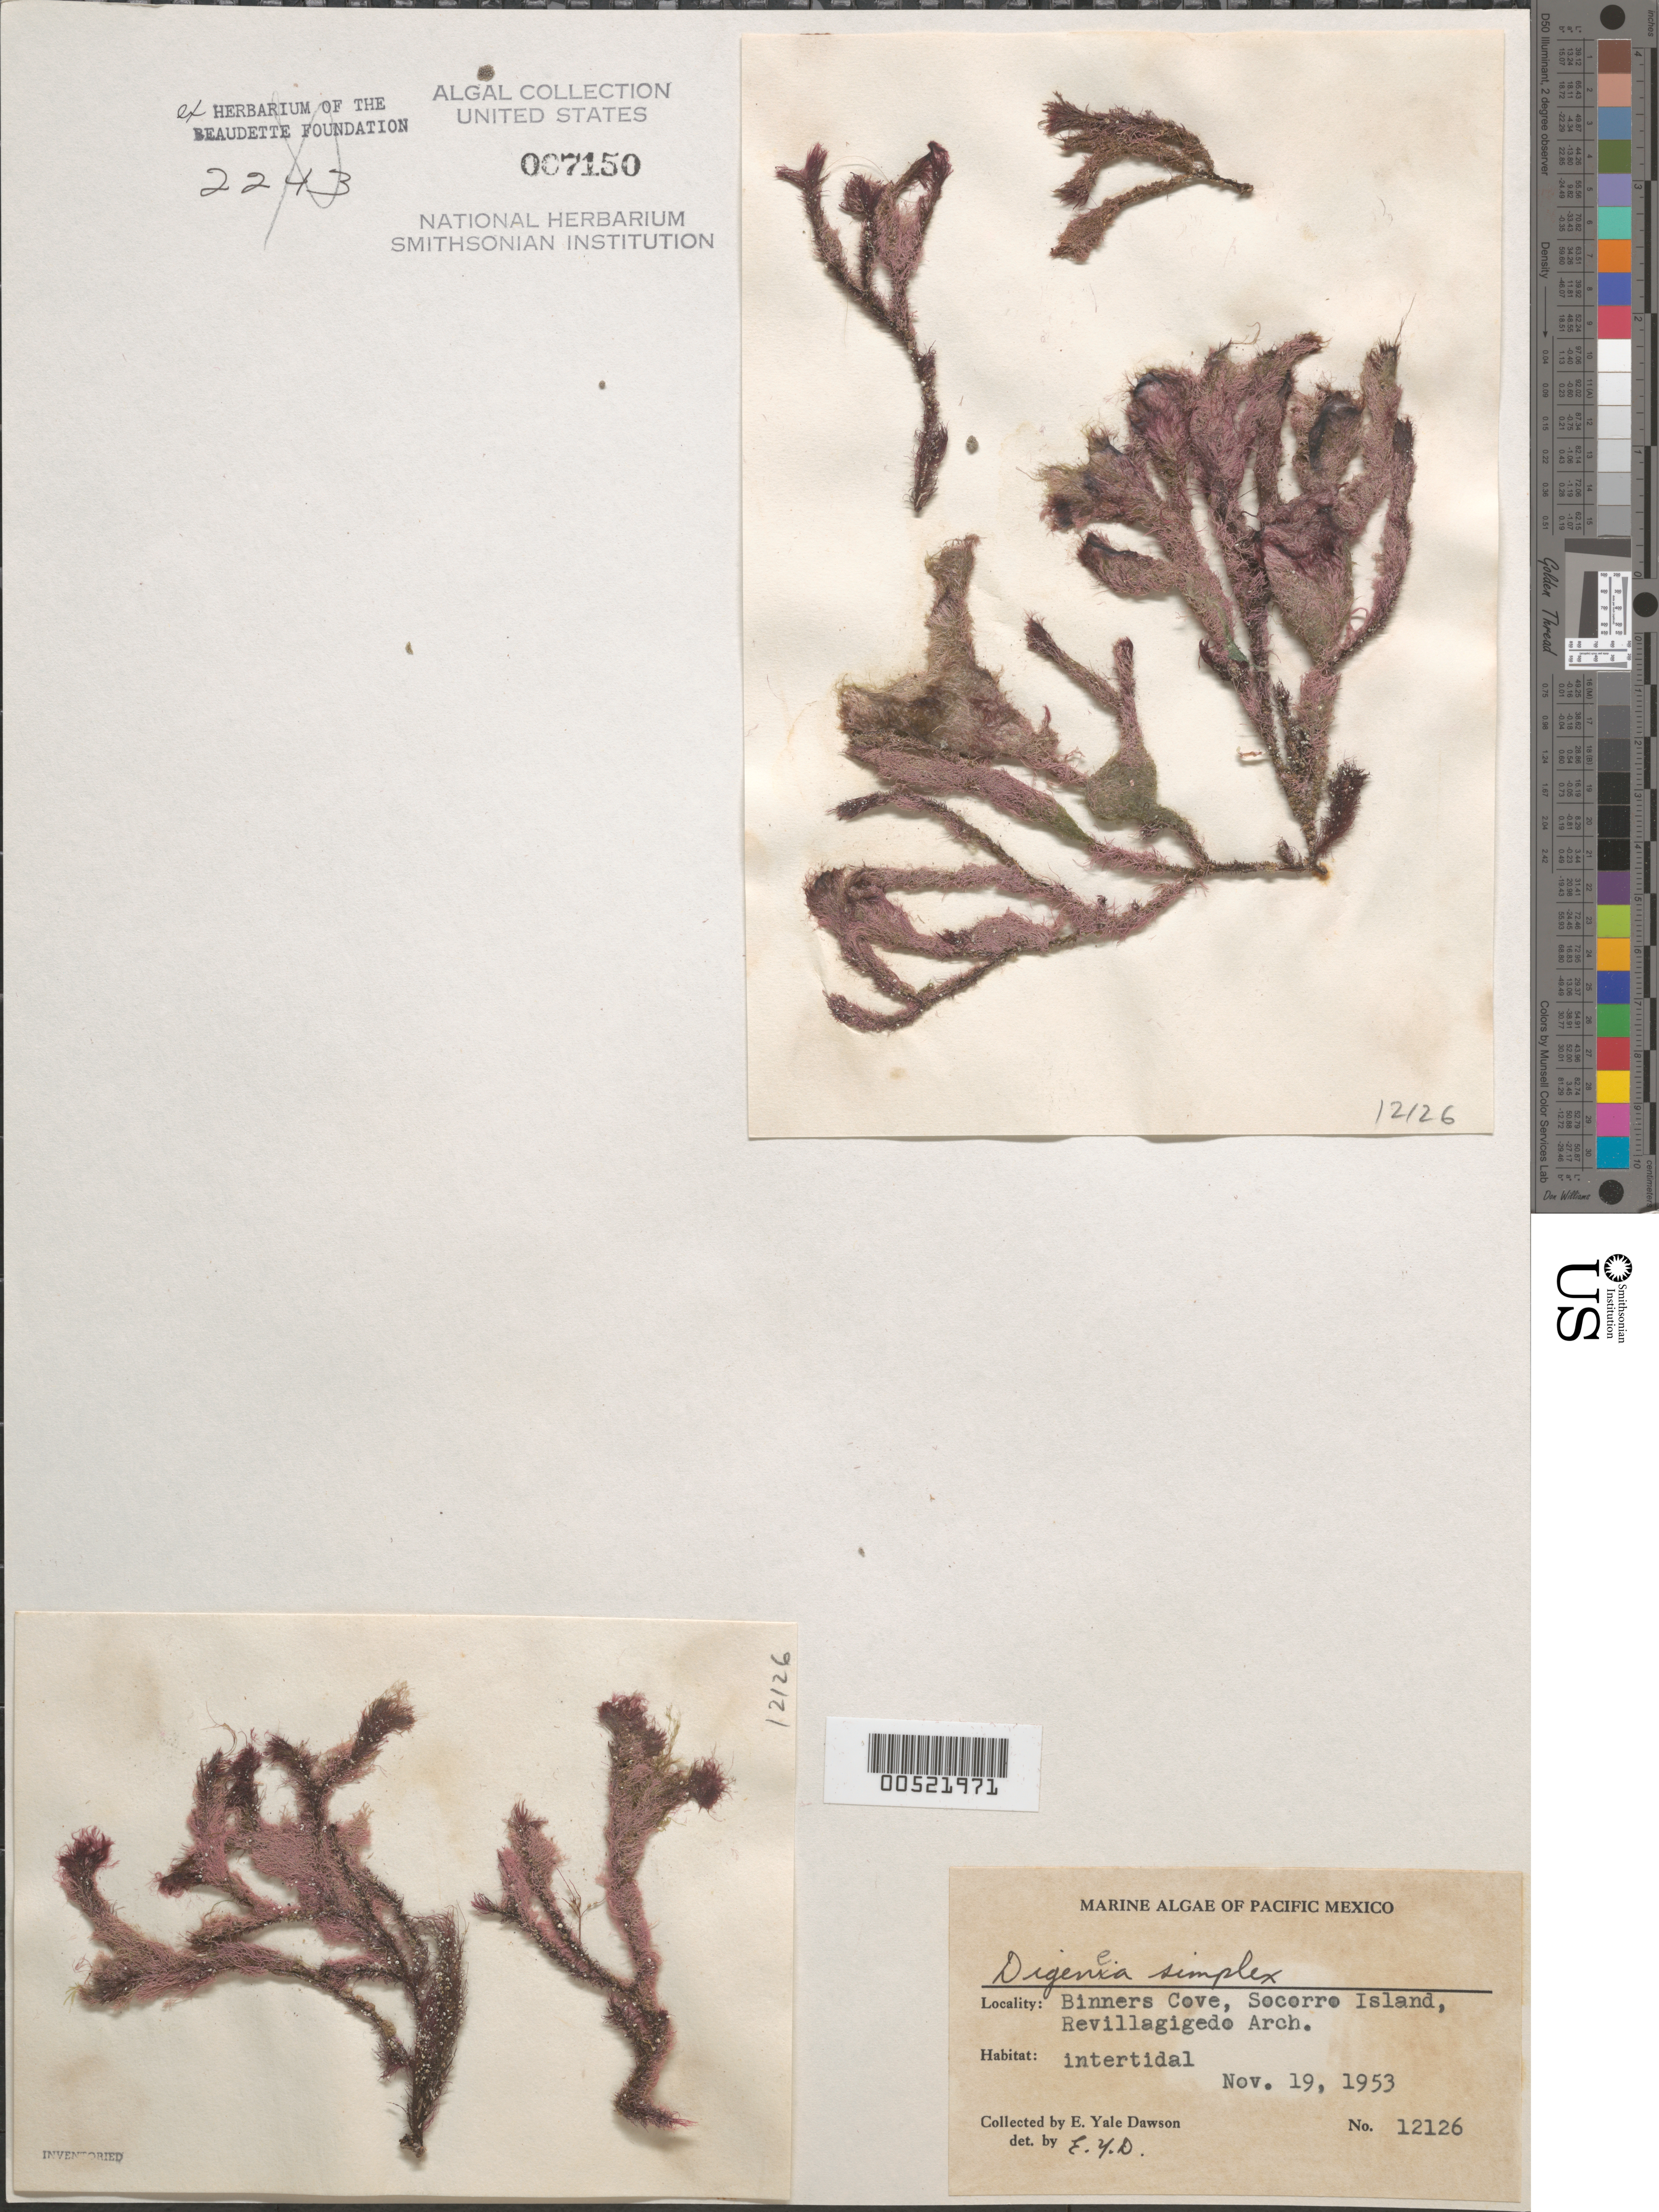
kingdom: Plantae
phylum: Rhodophyta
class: Florideophyceae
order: Ceramiales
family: Rhodomelaceae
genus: Digenea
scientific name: Digenea simplex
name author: (Wulfen) C. Agardh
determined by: Dawson, E. Y.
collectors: E. Y. Dawson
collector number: EYD 12126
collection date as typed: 19 Nov 1953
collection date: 1953-11-19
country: Mexico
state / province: Colima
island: Isla Socorro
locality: Binners Cove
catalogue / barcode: US 7150